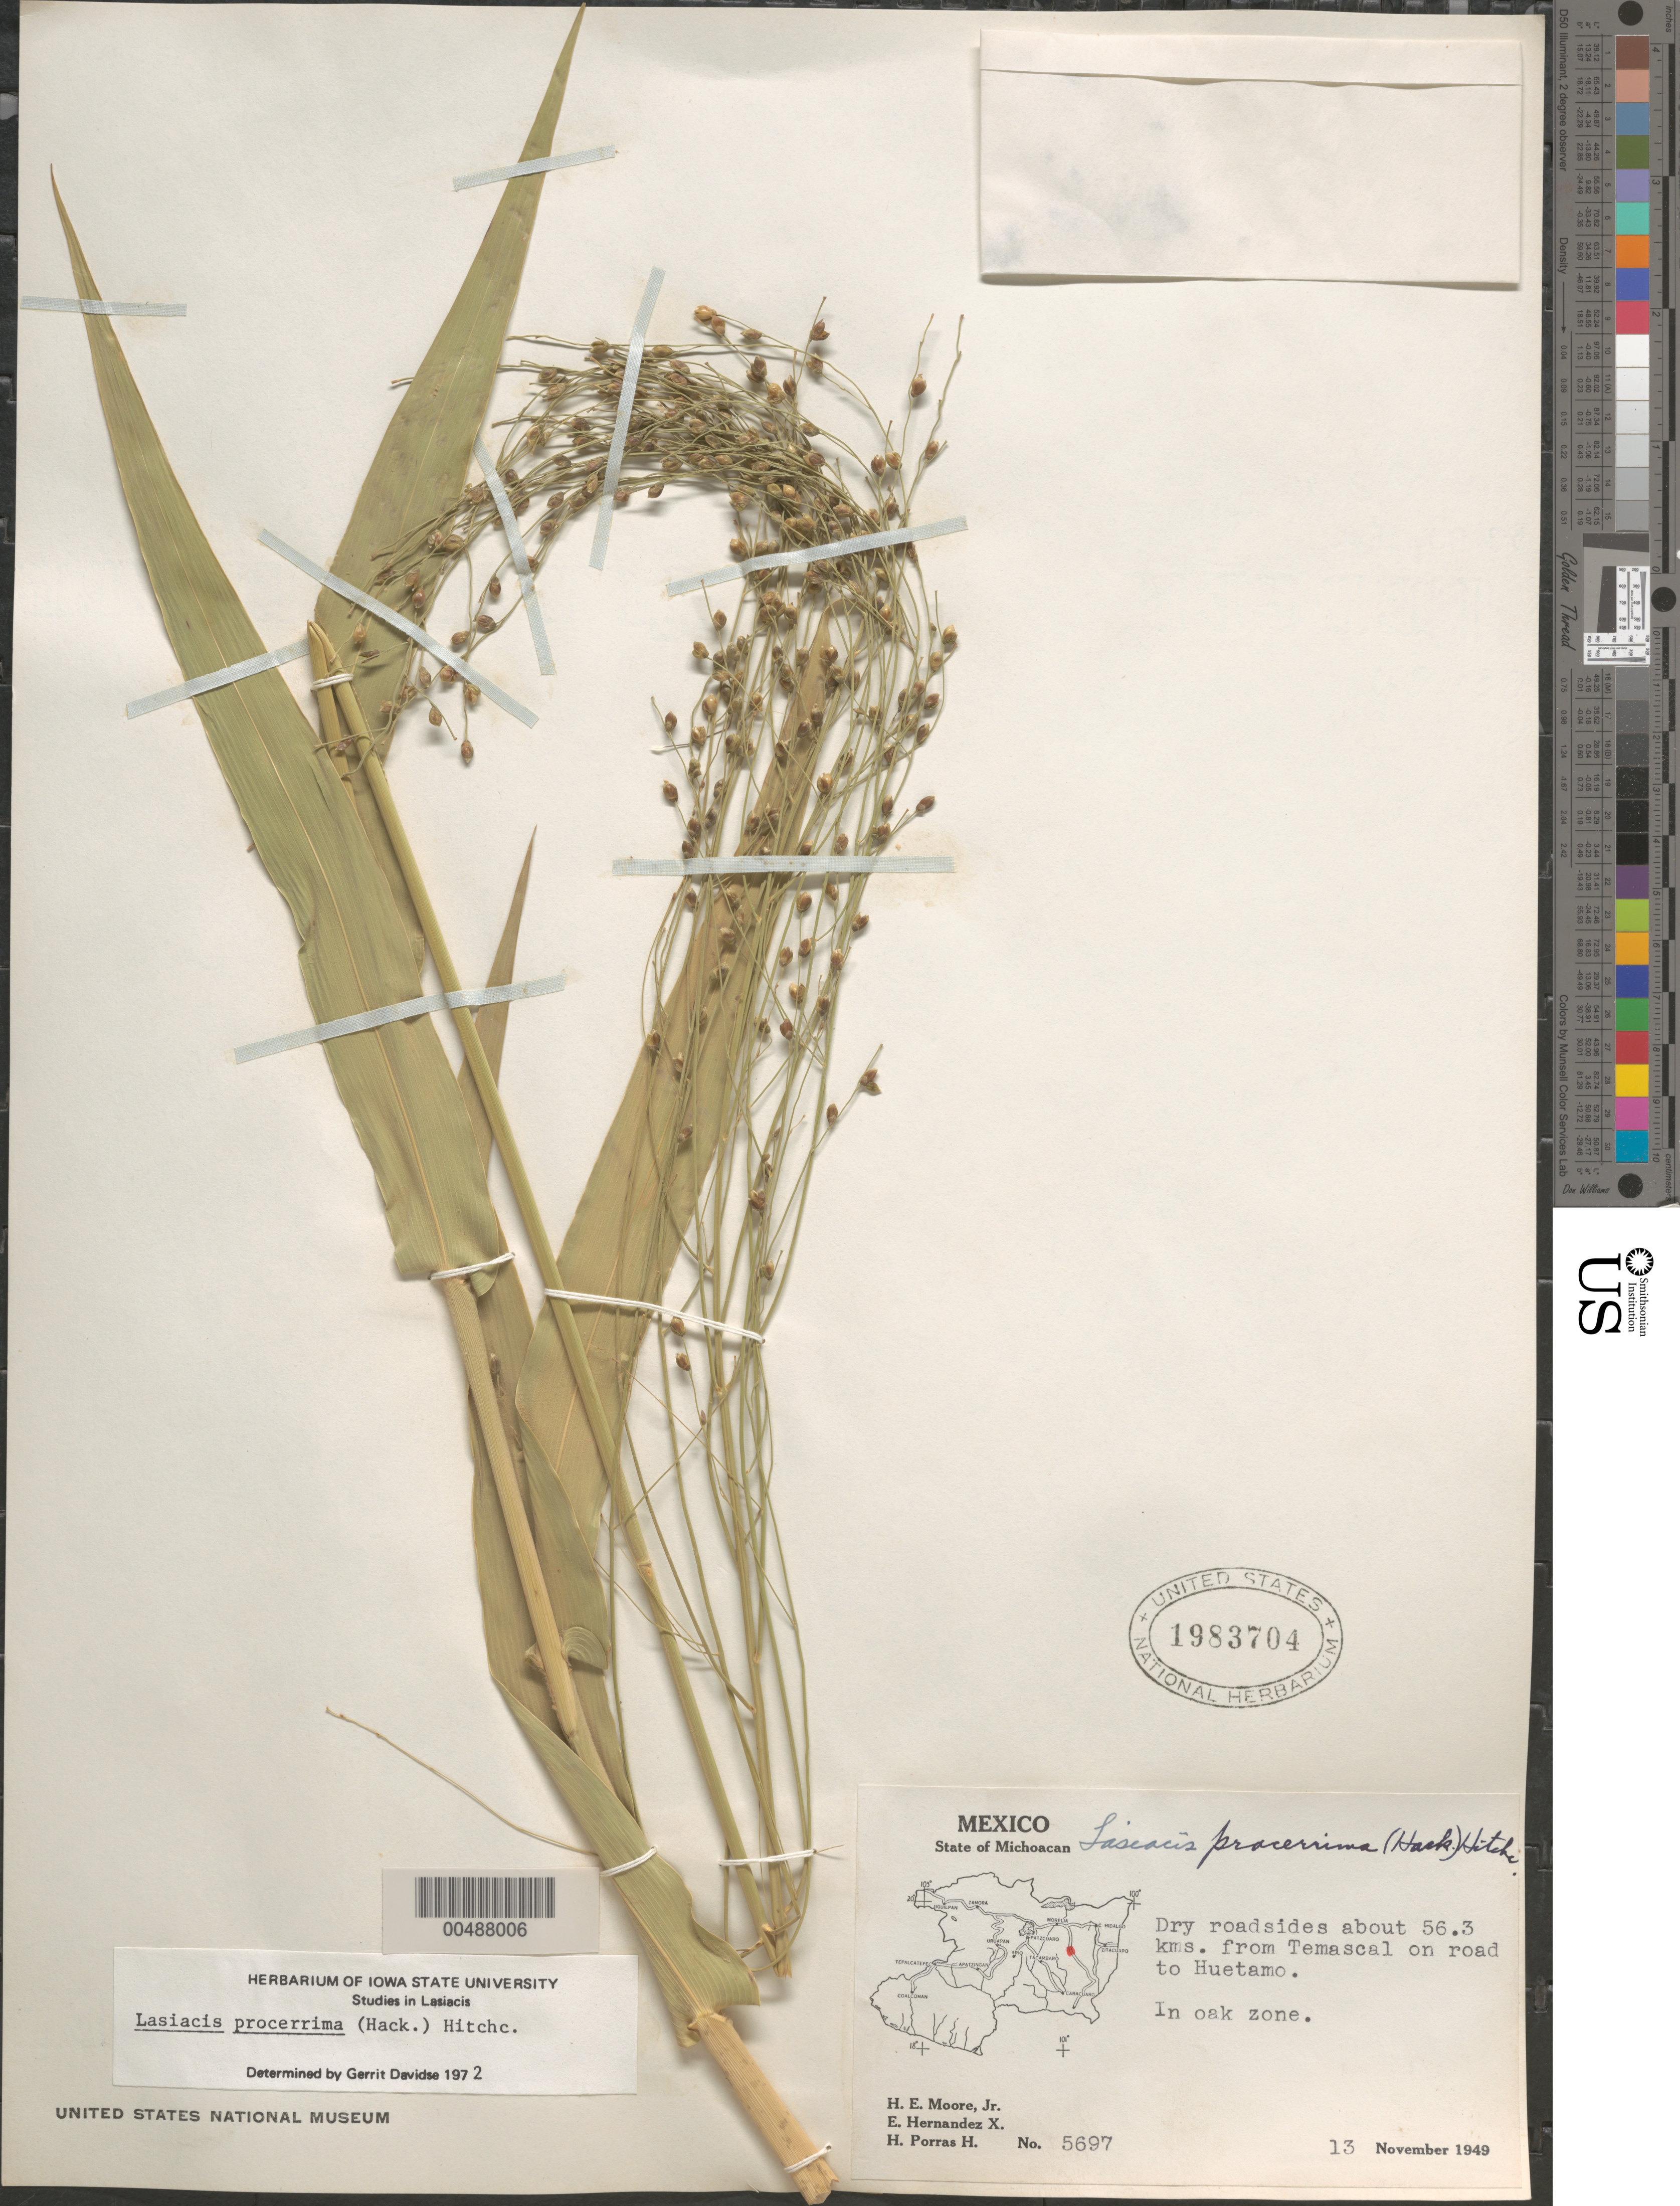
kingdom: Plantae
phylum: Tracheophyta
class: Liliopsida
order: Poales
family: Poaceae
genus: Lasiacis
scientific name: Lasiacis procerrima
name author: (Hack.) Hitchc.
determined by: Davidse, Gerrit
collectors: H. E. Moore, E. I. Hernández-X. & H. Porras-H.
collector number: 5697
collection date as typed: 13 Nov 1949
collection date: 1949-11-13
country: Mexico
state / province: Michoacán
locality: About 56.3 km from Temascal on rd to Huetamo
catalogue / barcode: US 1983704